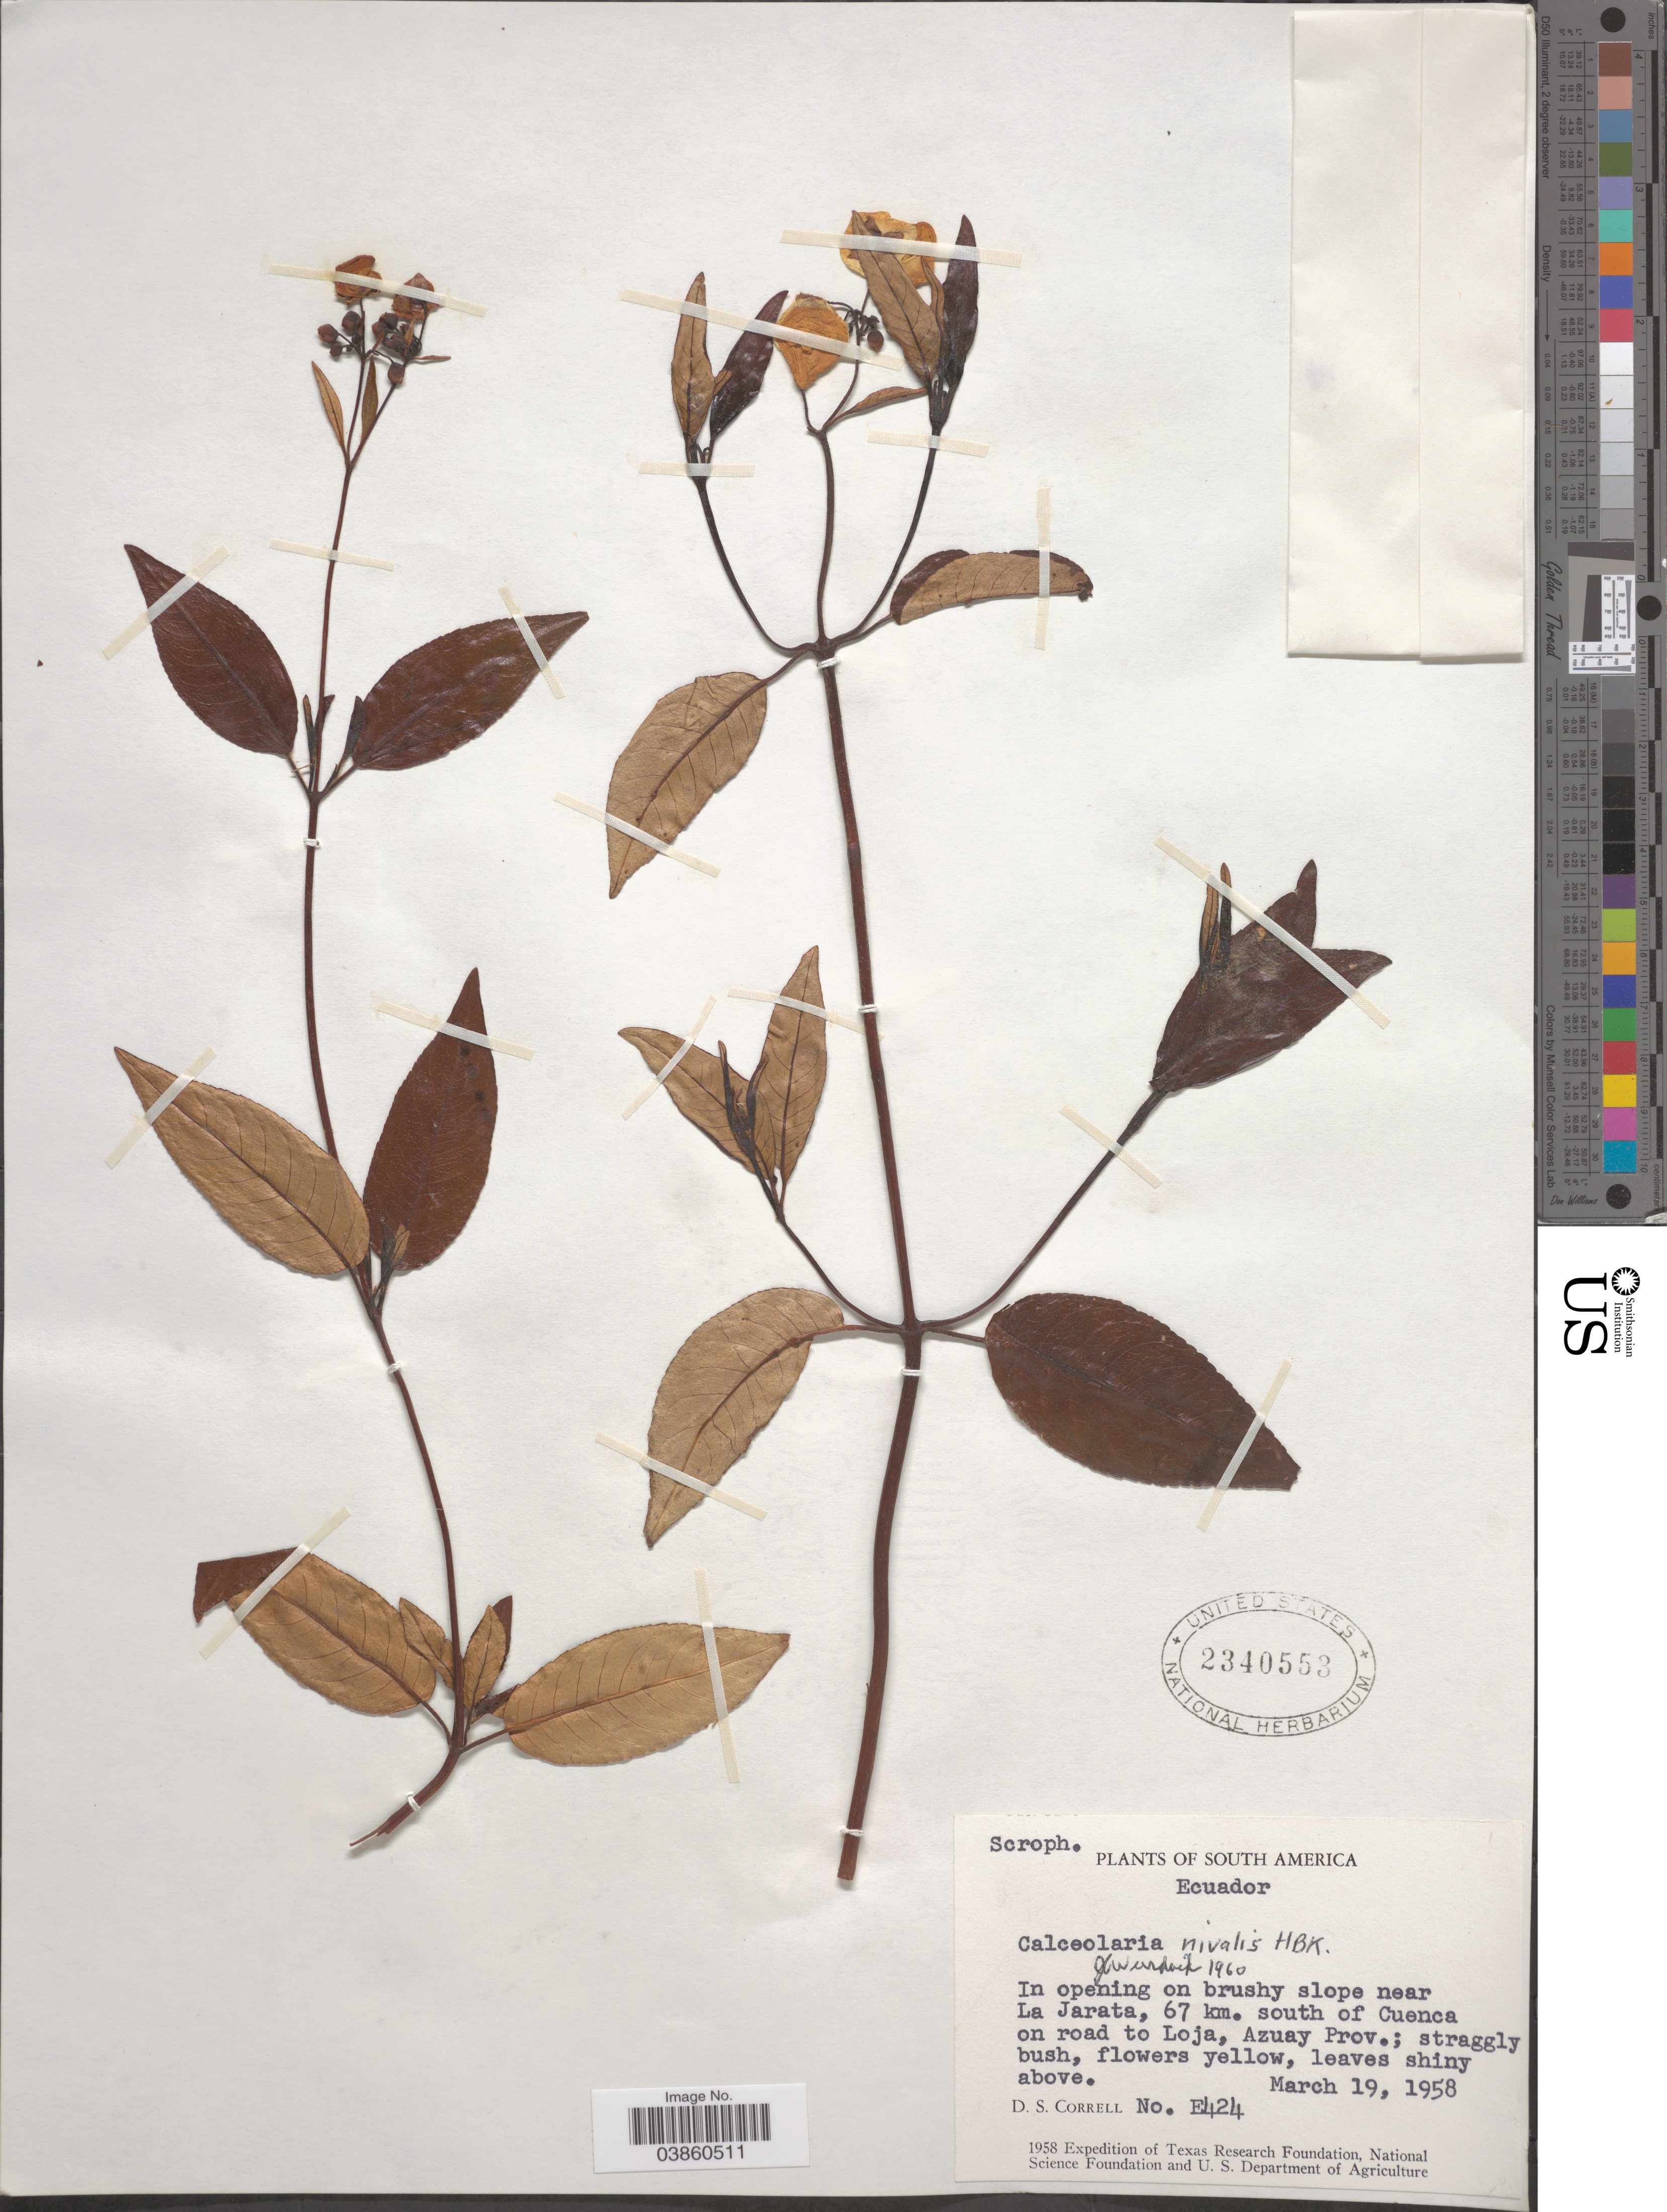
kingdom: Plantae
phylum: Tracheophyta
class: Magnoliopsida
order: Lamiales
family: Calceolariaceae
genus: Calceolaria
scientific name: Calceolaria nivalis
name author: Kunth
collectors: D. S. Correll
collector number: E424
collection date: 1958-03-19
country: Ecuador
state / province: Azuay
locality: South America. Near La Jarata, 67 km. south of Cuenca on road to Loja.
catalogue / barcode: US 2340553